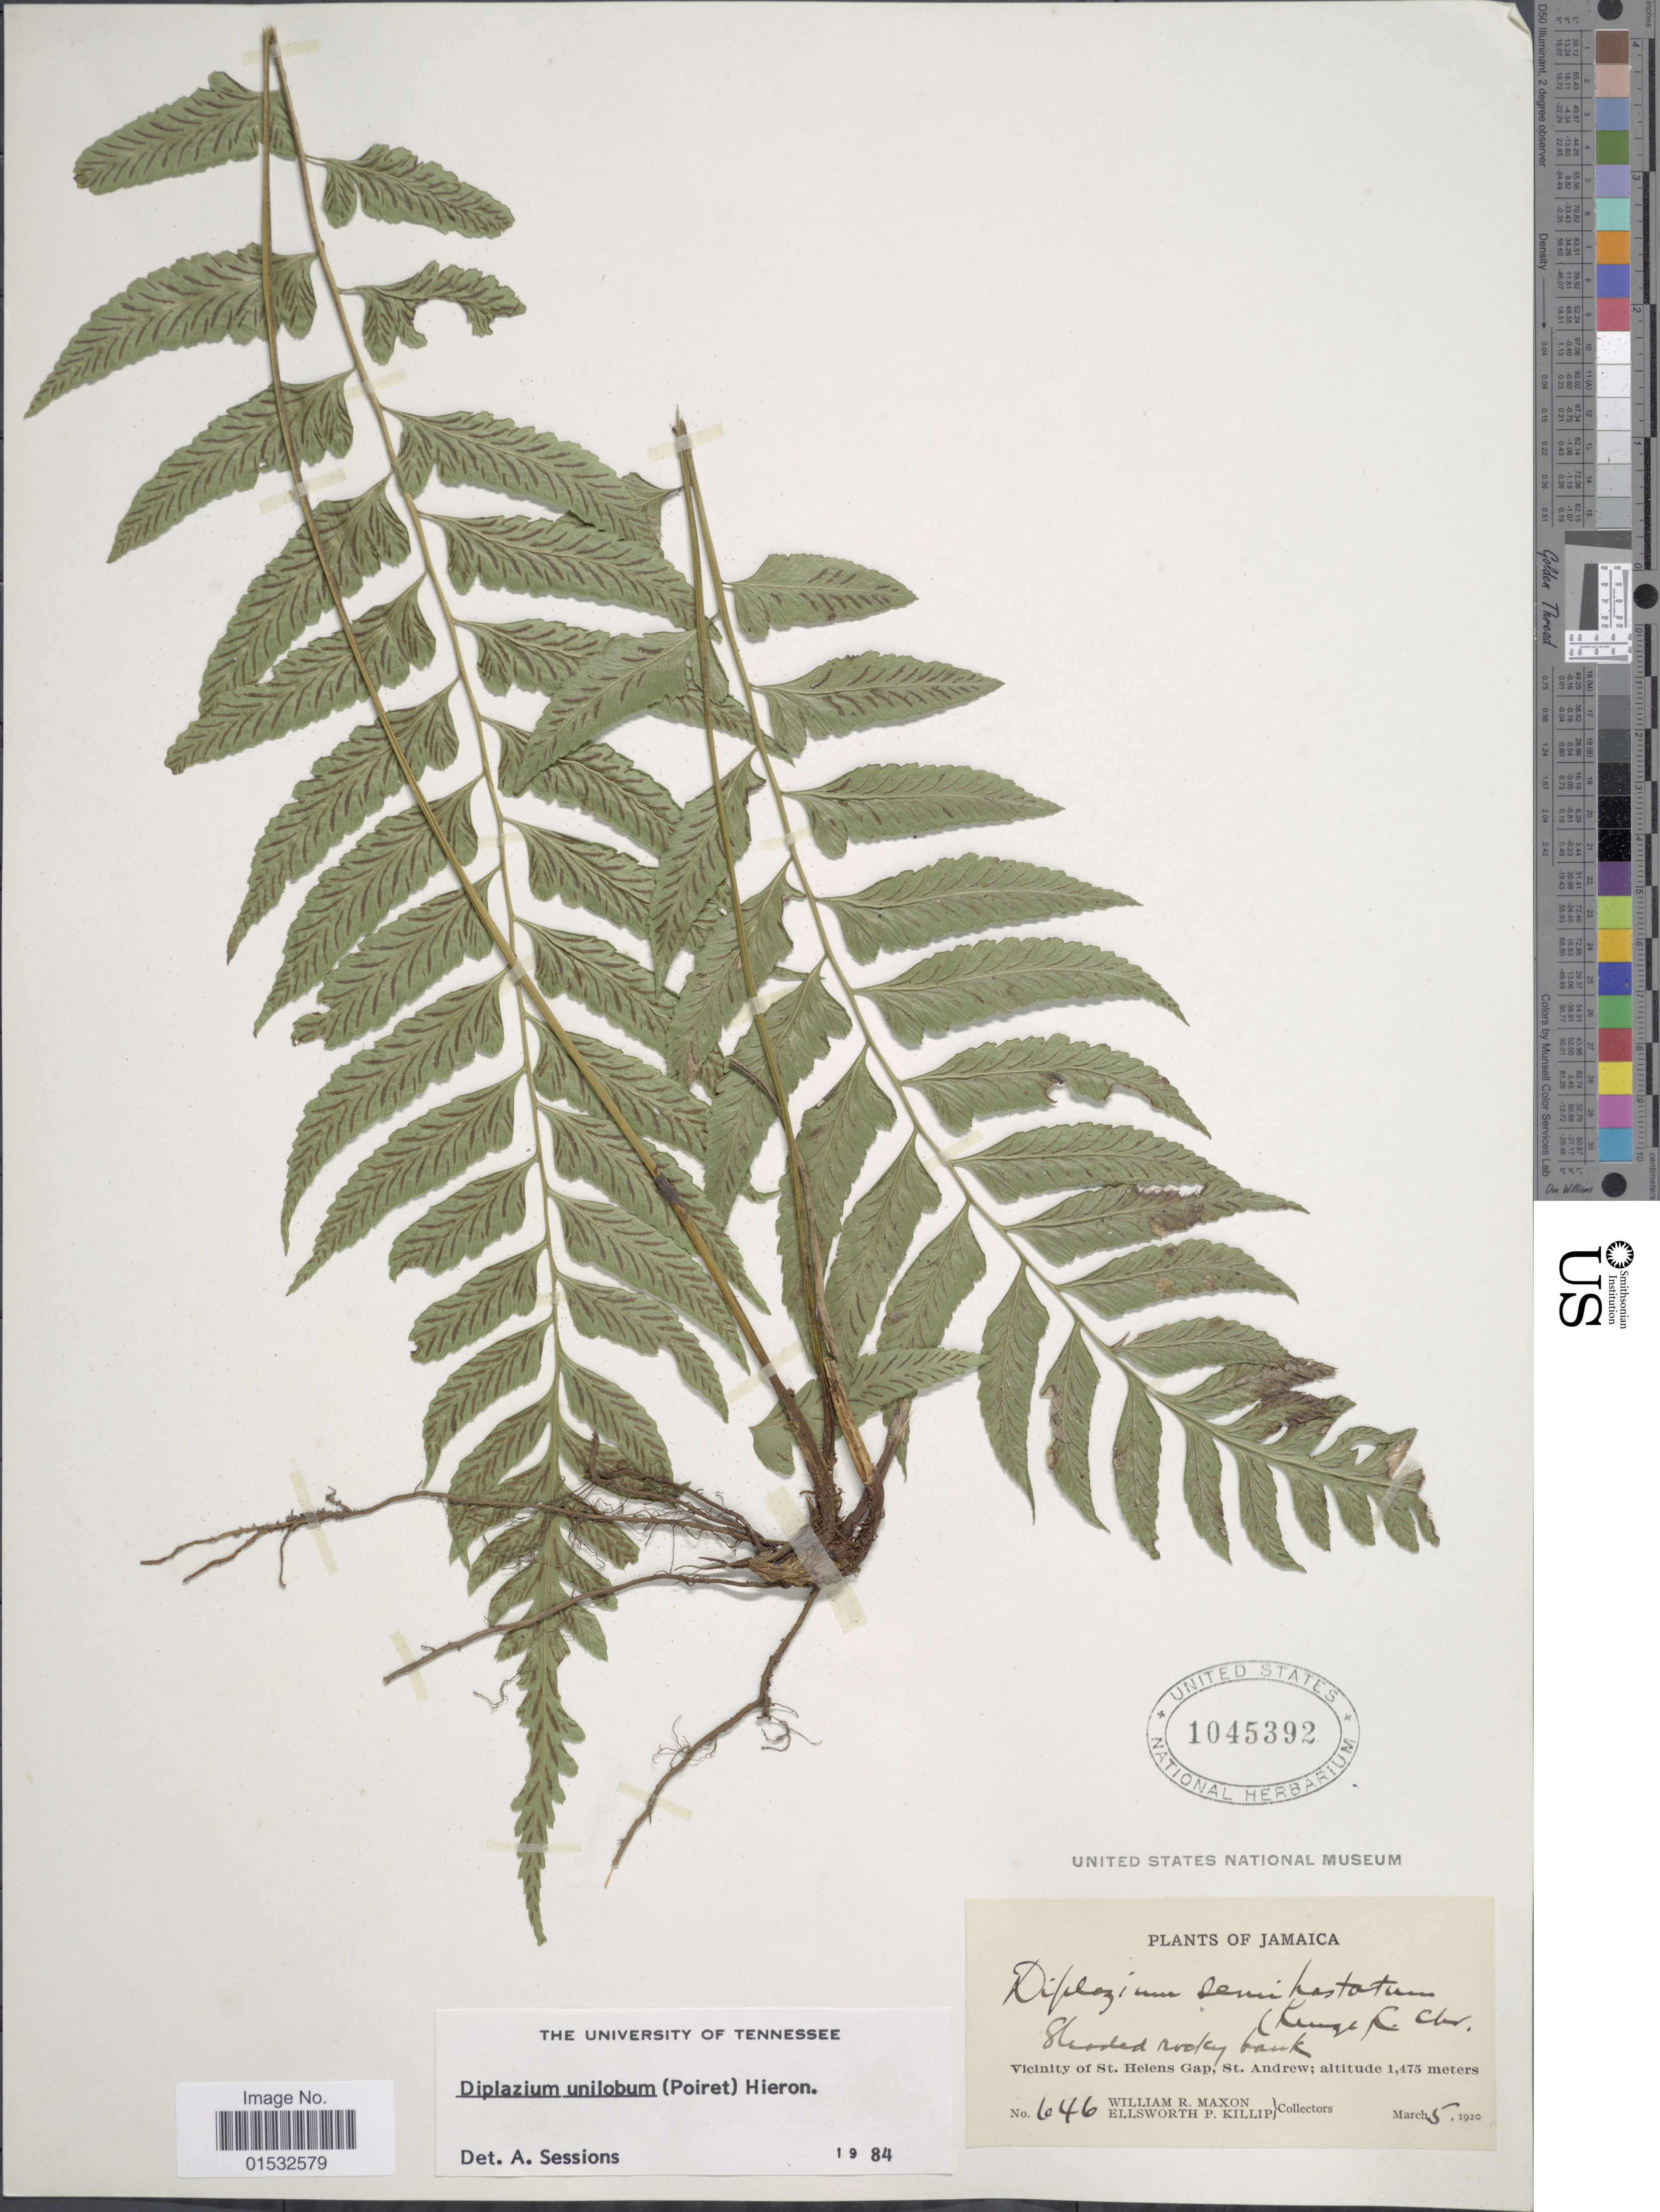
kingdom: Plantae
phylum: Tracheophyta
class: Polypodiopsida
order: Polypodiales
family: Athyriaceae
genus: Diplazium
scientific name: Diplazium unilobum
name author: (Poir.) Hieron.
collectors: W. R. Maxon & E. P. Killip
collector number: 646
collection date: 1920-03-05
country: Jamaica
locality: Vicinity of St. Helens Gap, St. Andrew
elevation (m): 1475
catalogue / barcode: US 1045392